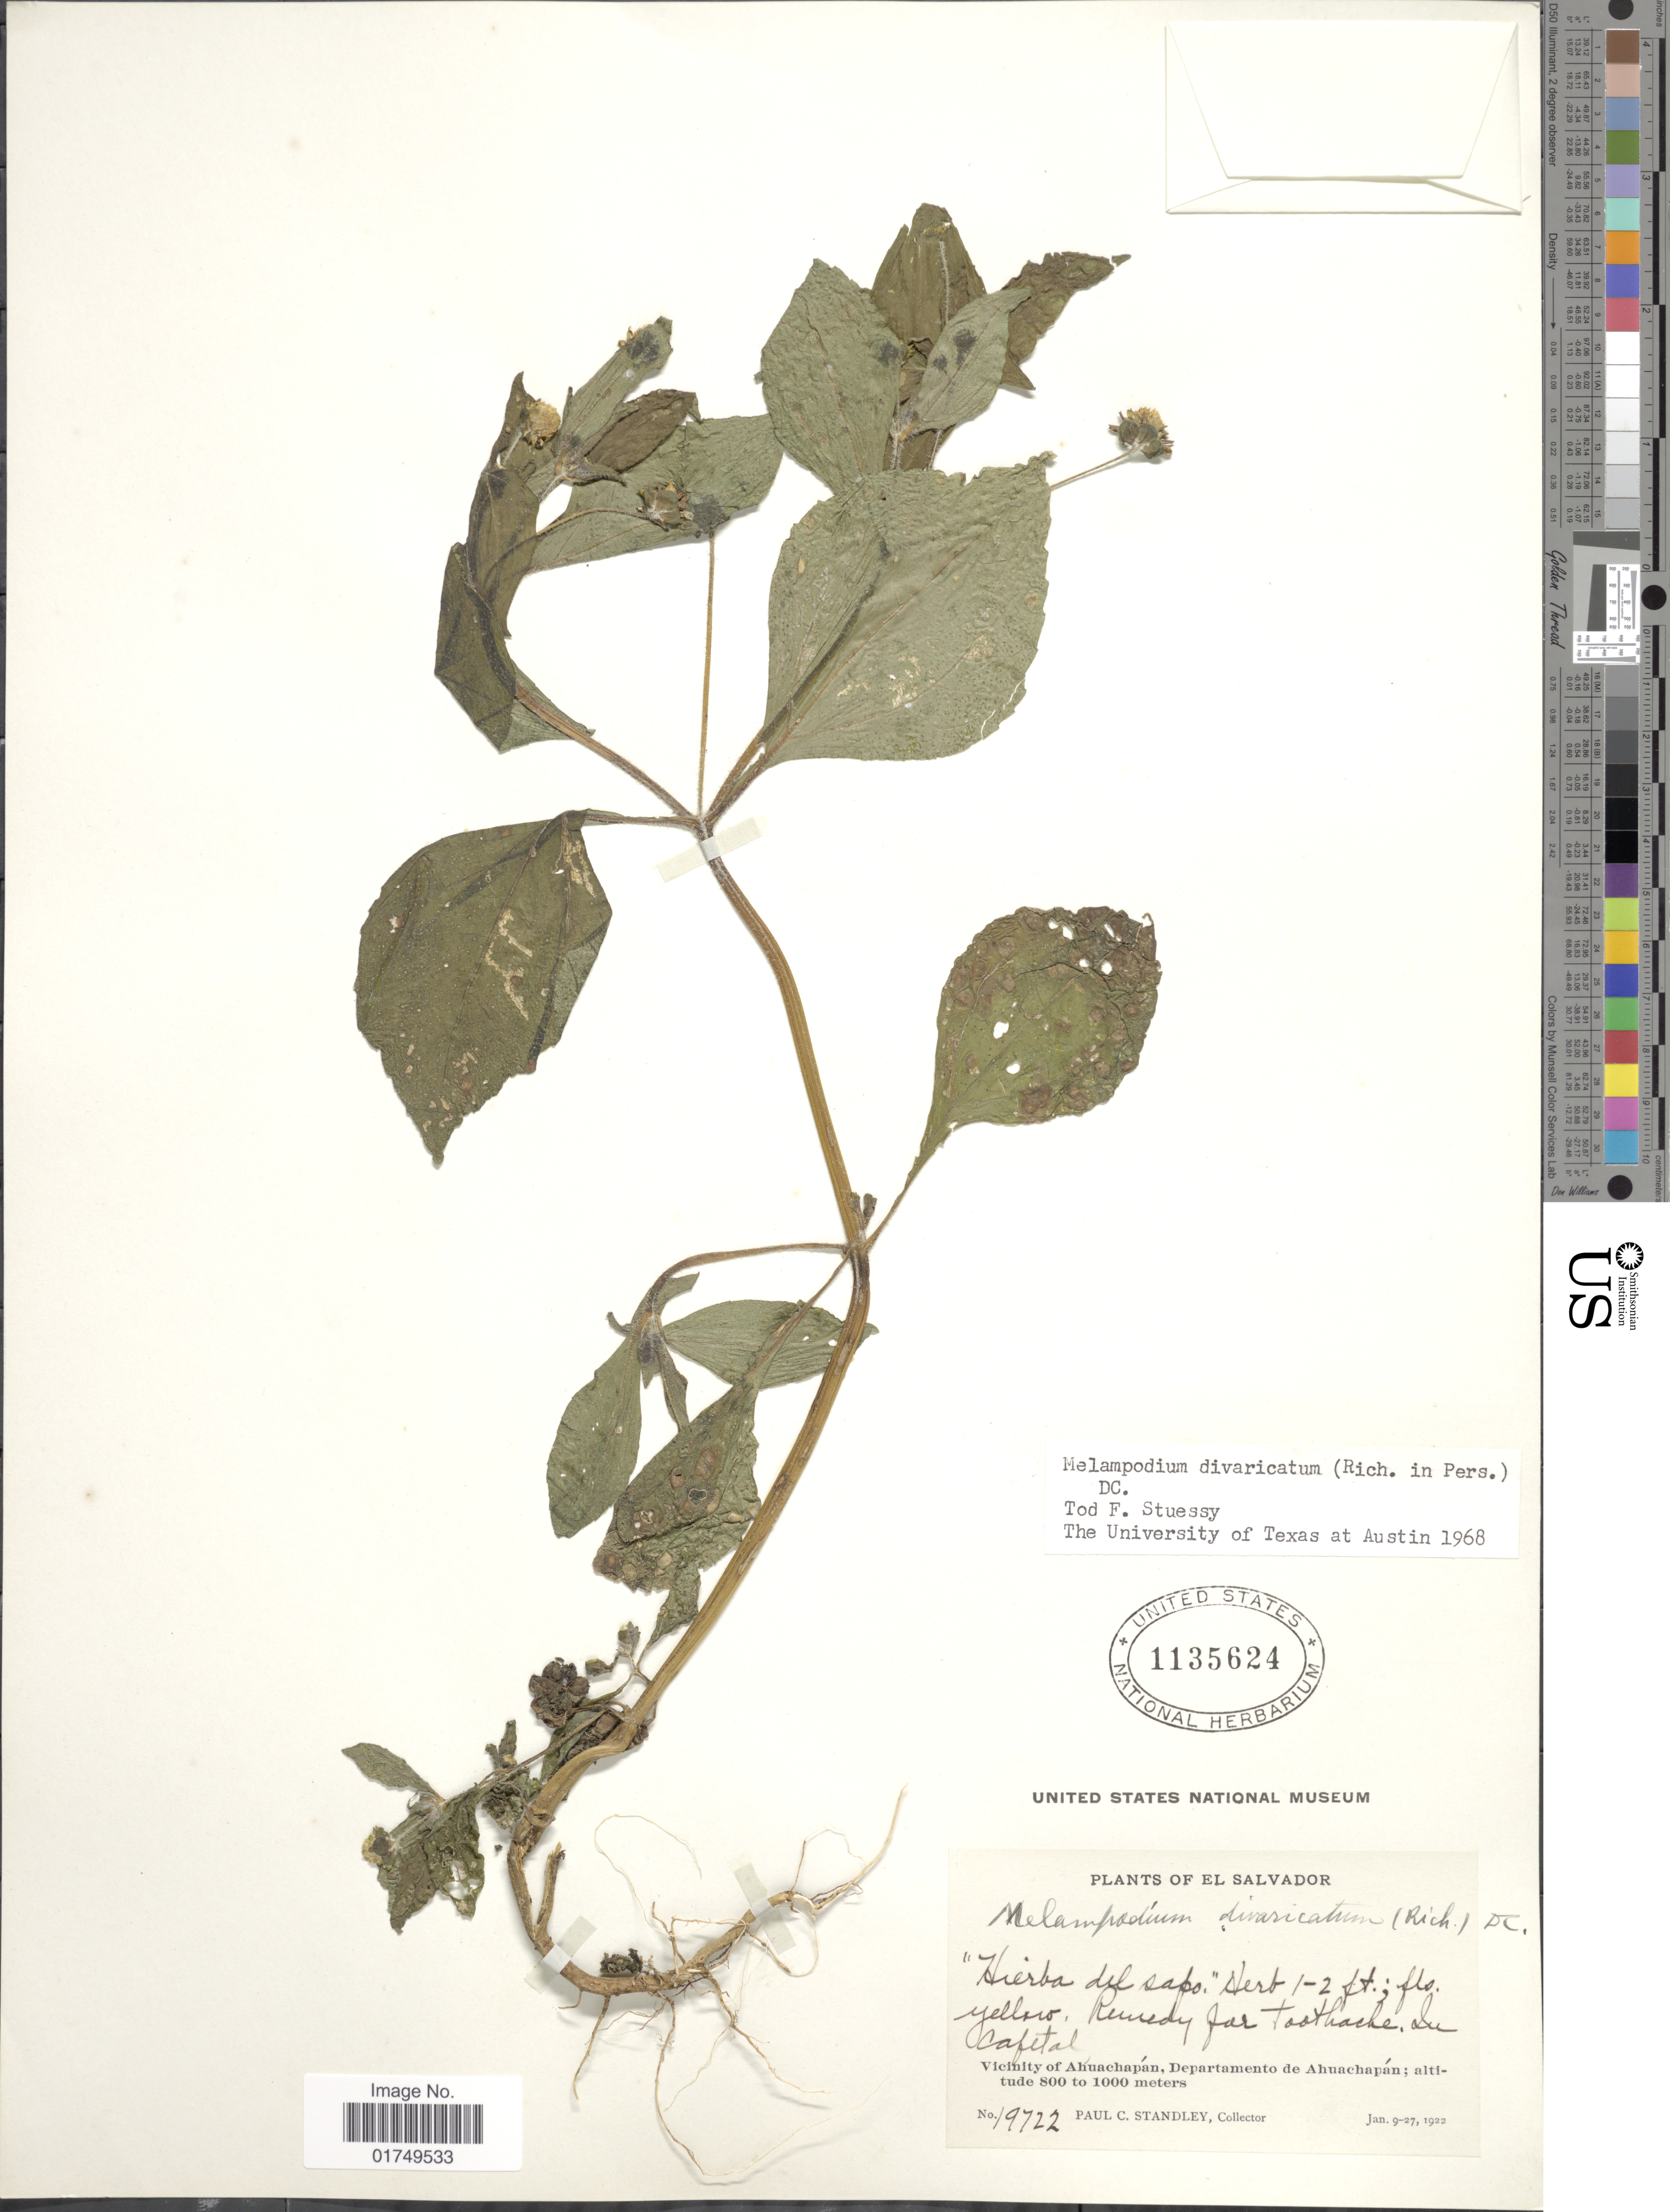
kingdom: Plantae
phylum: Tracheophyta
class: Magnoliopsida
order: Asterales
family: Asteraceae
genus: Melampodium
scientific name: Melampodium divaricatum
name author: (Rich.) DC.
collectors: P. C. Standley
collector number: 19722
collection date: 1922-01-09/1922-01-27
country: El Salvador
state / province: Ahuachapan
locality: Vicinity of Ahuachapan, Departamento de Ahuachapan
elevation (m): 800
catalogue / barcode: US 1135624